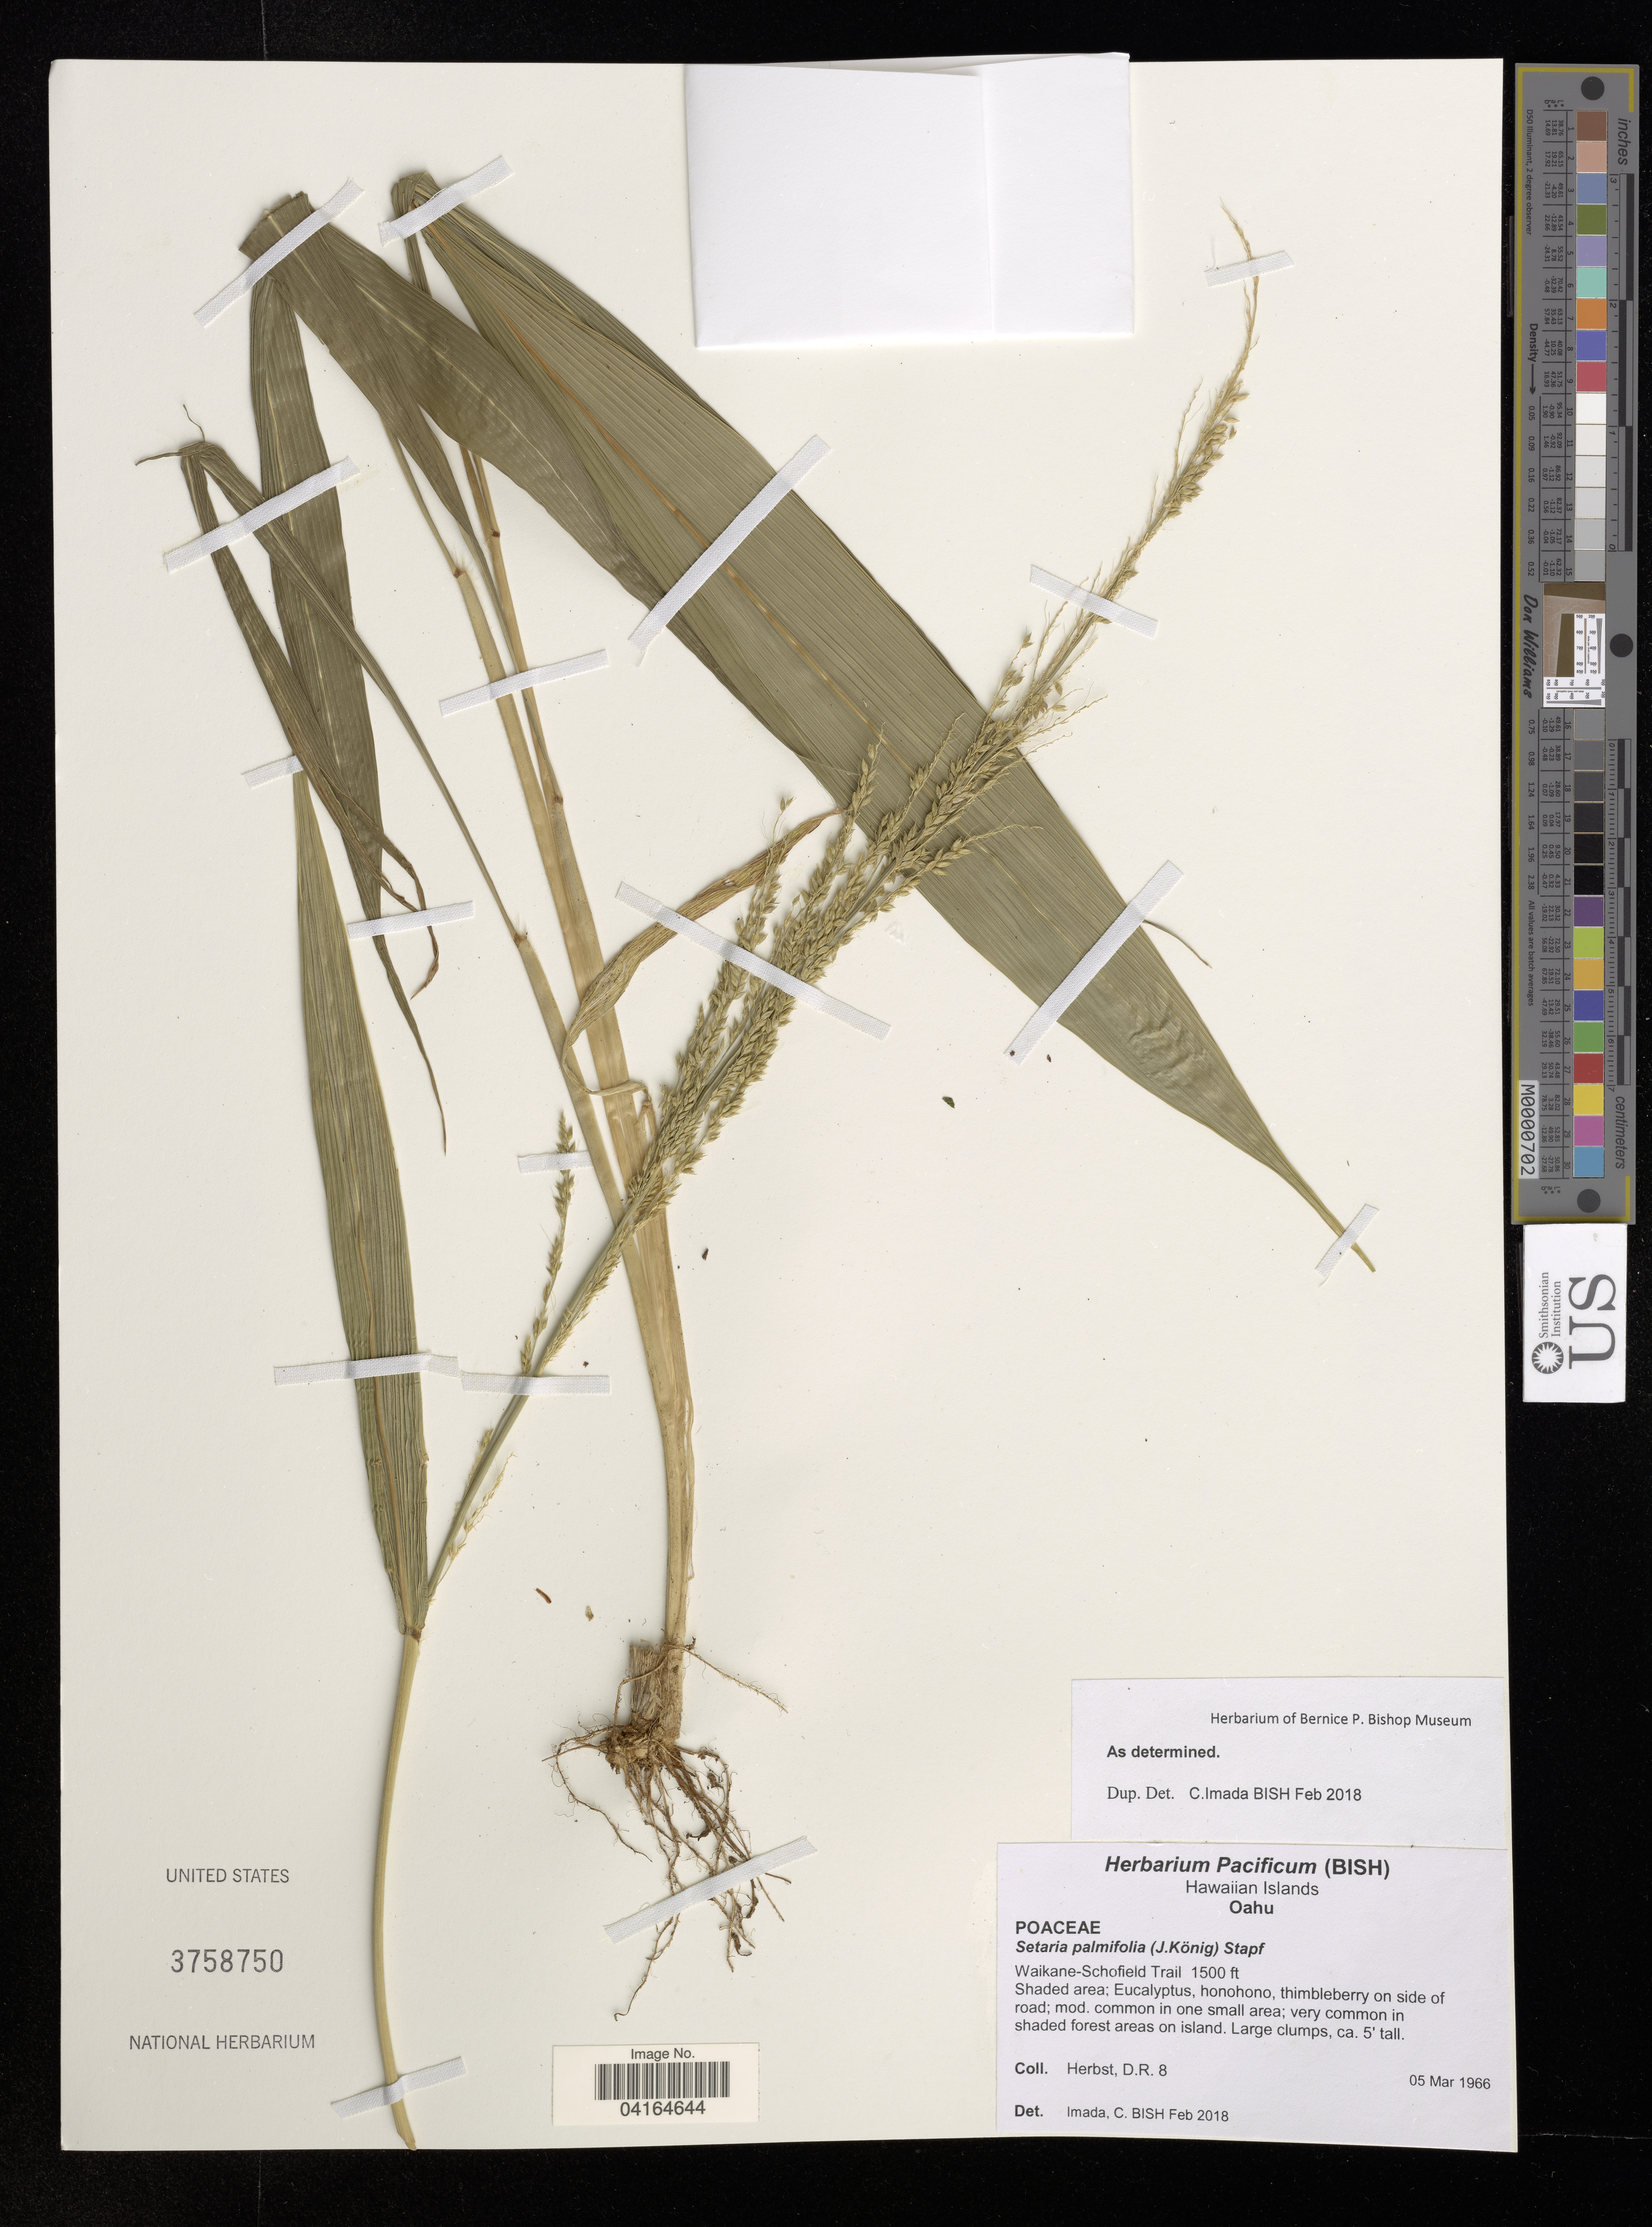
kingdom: Plantae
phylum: Tracheophyta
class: Liliopsida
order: Poales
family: Poaceae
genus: Setaria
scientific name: Setaria palmifolia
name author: (J. Koenig) Stapf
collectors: D. R. Herbst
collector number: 8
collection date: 1966-03-05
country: United States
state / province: Hawaii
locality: Hawaiian Islands. Oahu. Waikane-Schofield Trail 1500 ft.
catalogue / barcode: US 3758750